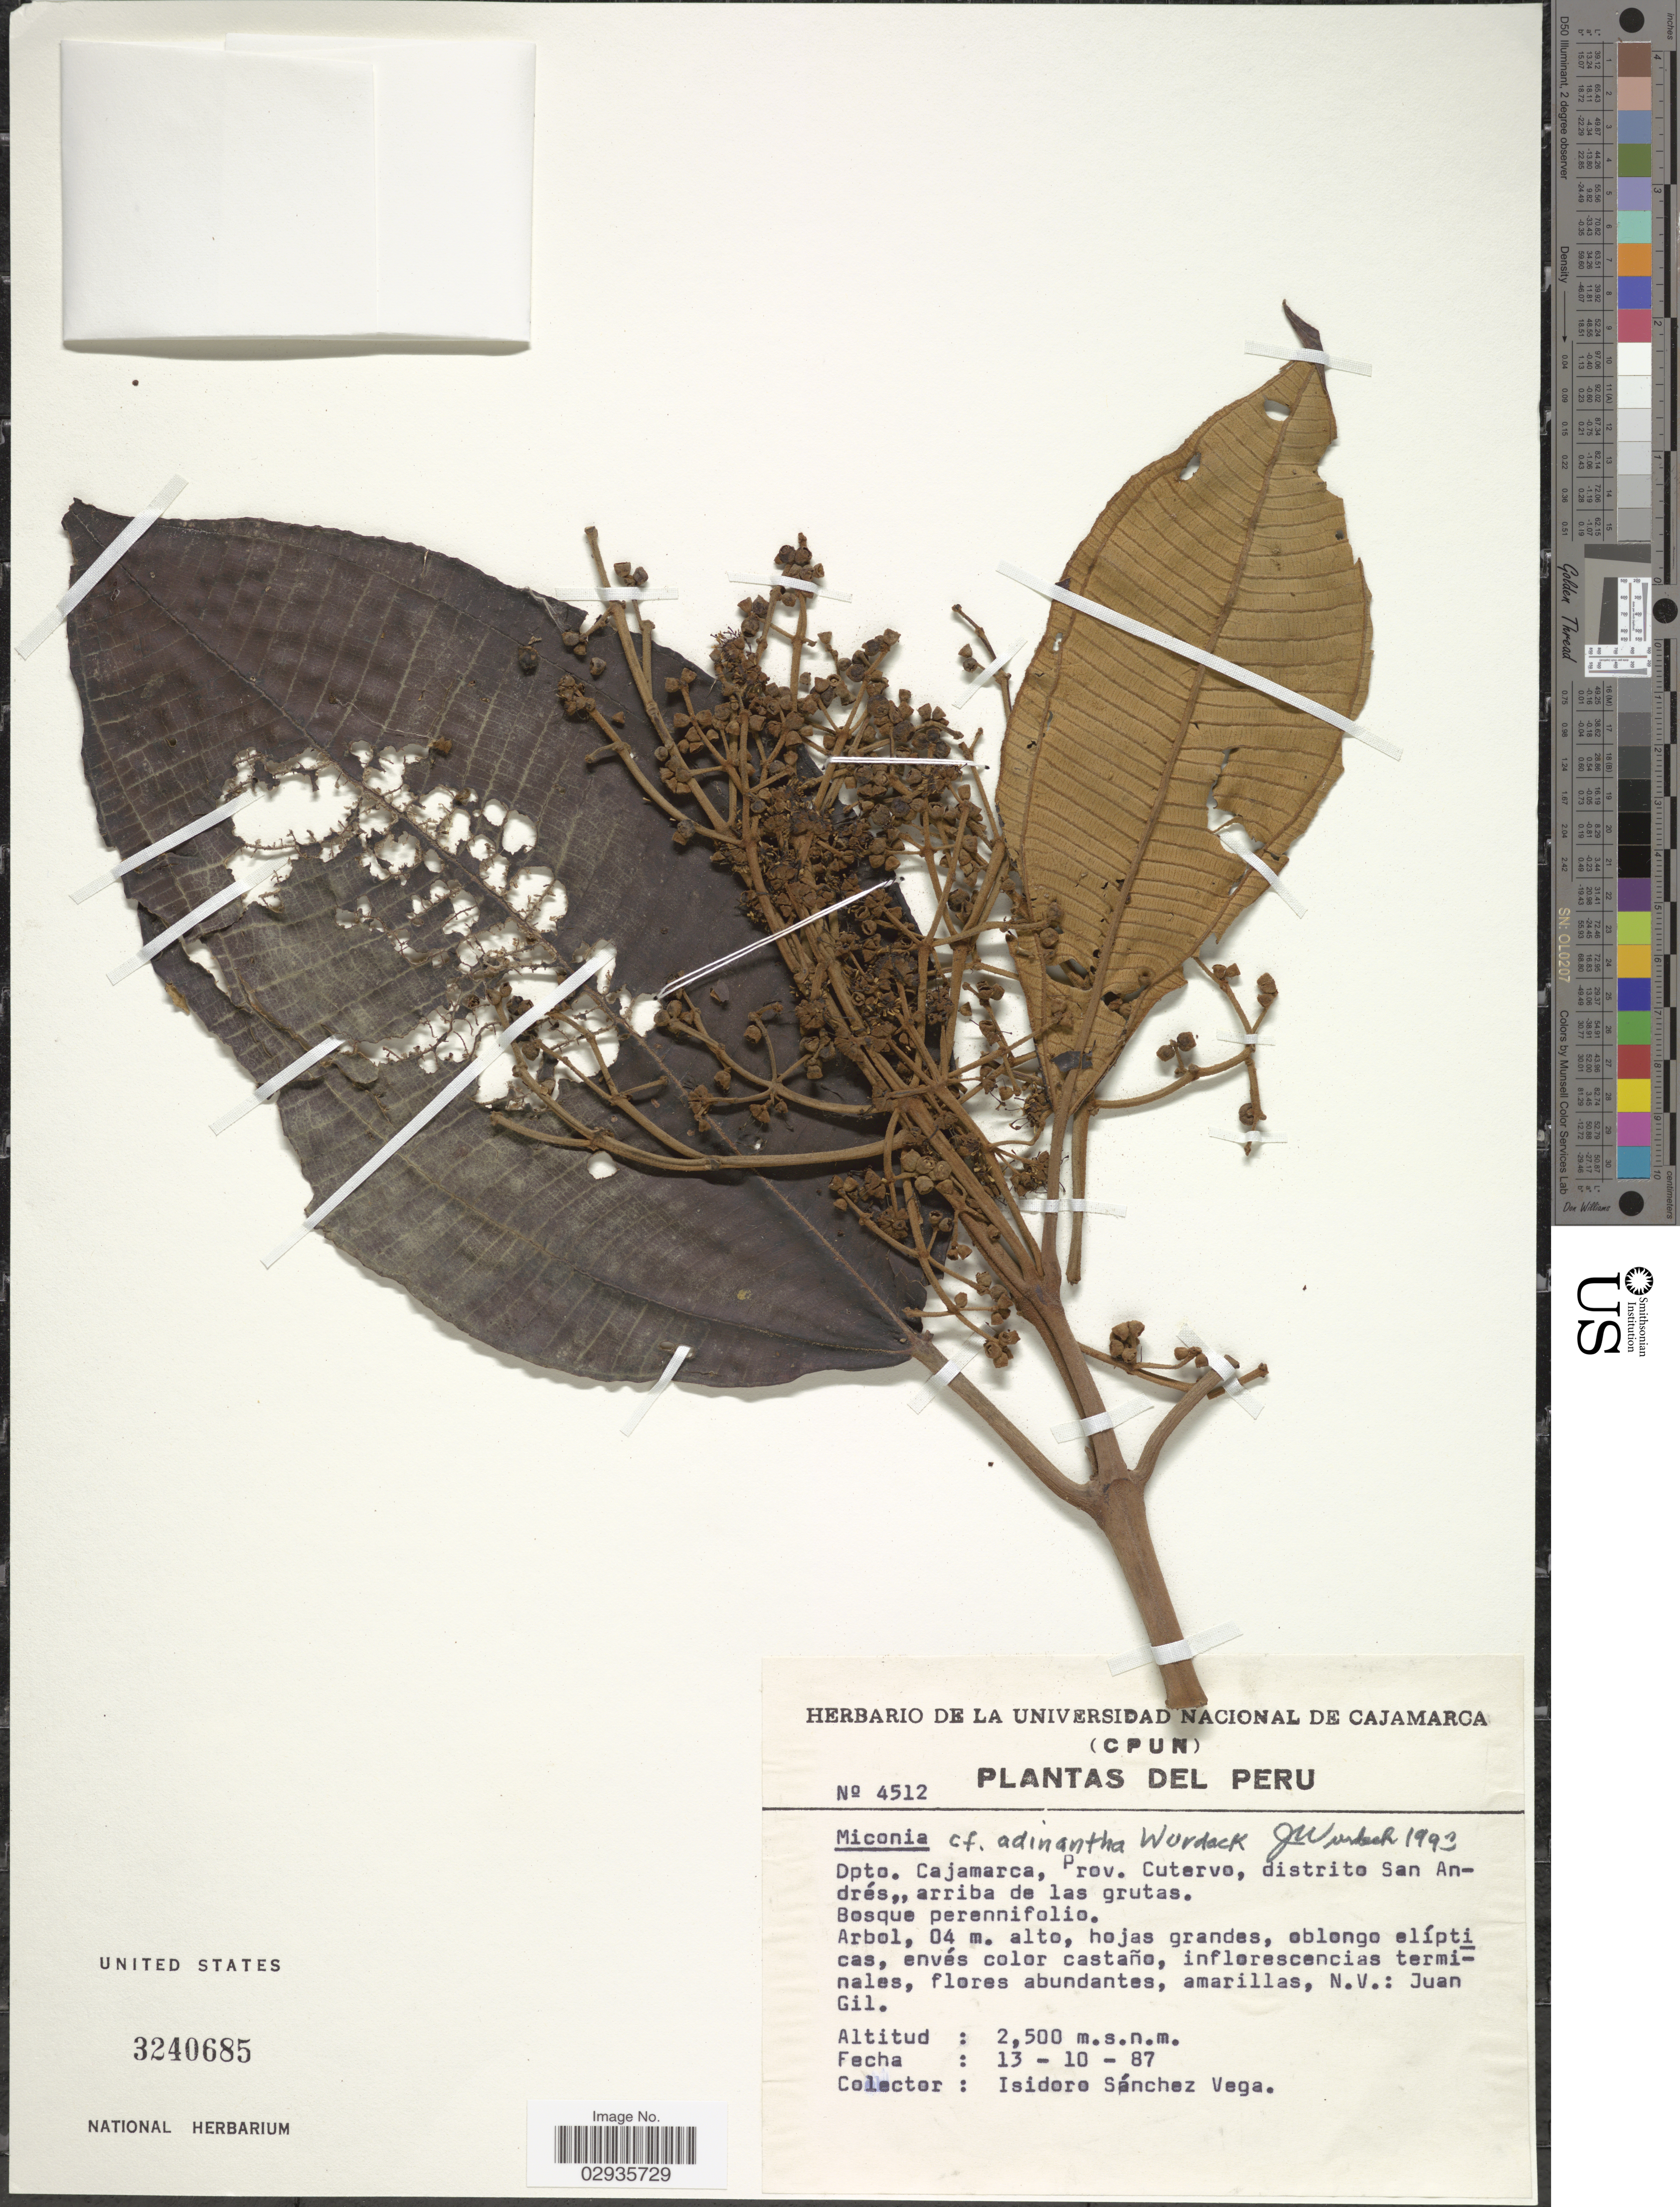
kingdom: Plantae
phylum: Tracheophyta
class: Magnoliopsida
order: Myrtales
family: Melastomataceae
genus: Miconia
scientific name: Miconia adinantha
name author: Wurdack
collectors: I. Sánchez Vega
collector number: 4512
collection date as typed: Transcribed d/m/y: 13/10/87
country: Peru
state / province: Cajamarca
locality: Dpto. Cajamarca, Prov. Cutervo, distrito San Andrés.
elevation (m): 2500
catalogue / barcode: US 3240685